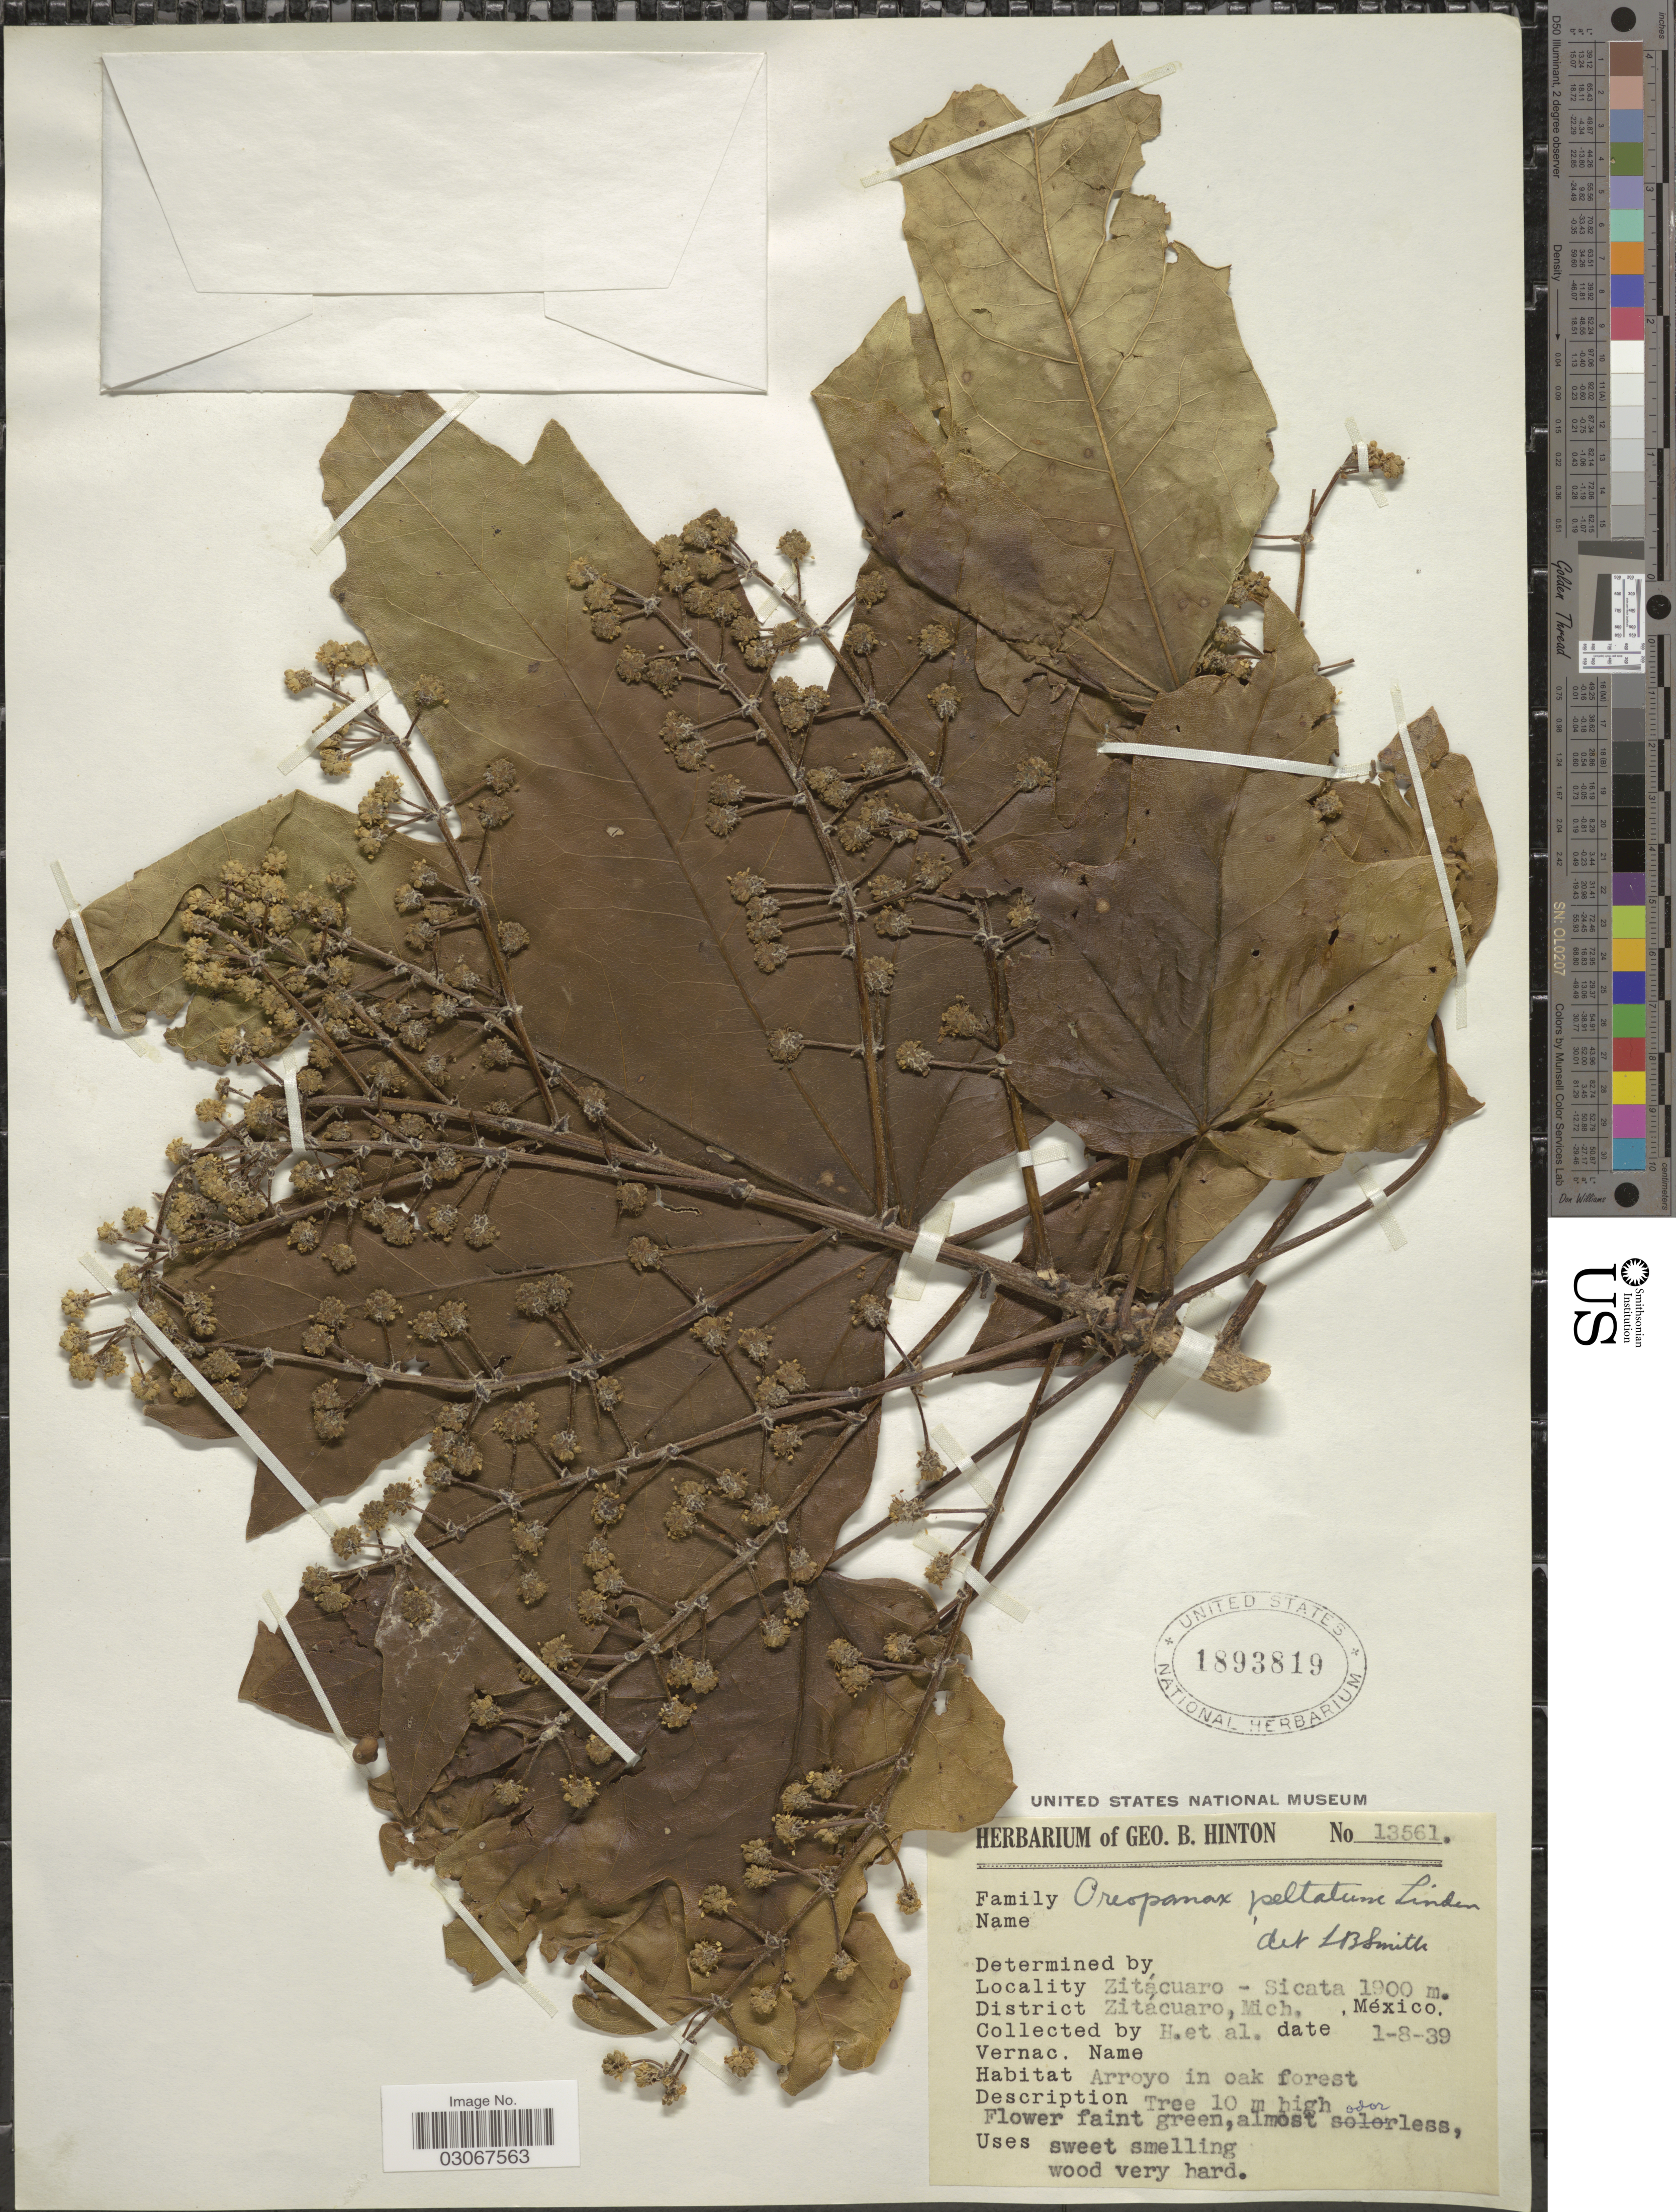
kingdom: Plantae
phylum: Tracheophyta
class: Magnoliopsida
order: Apiales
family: Araliaceae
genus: Oreopanax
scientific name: Oreopanax peltatus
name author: Linden ex Regel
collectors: G. B. Hinton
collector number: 13561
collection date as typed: Transcribed d/m/y: 1/8/39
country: Mexico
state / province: Michoacán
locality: Zitácuaro - Sicata, District Zitácuaro.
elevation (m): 1900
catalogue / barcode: US 1893819